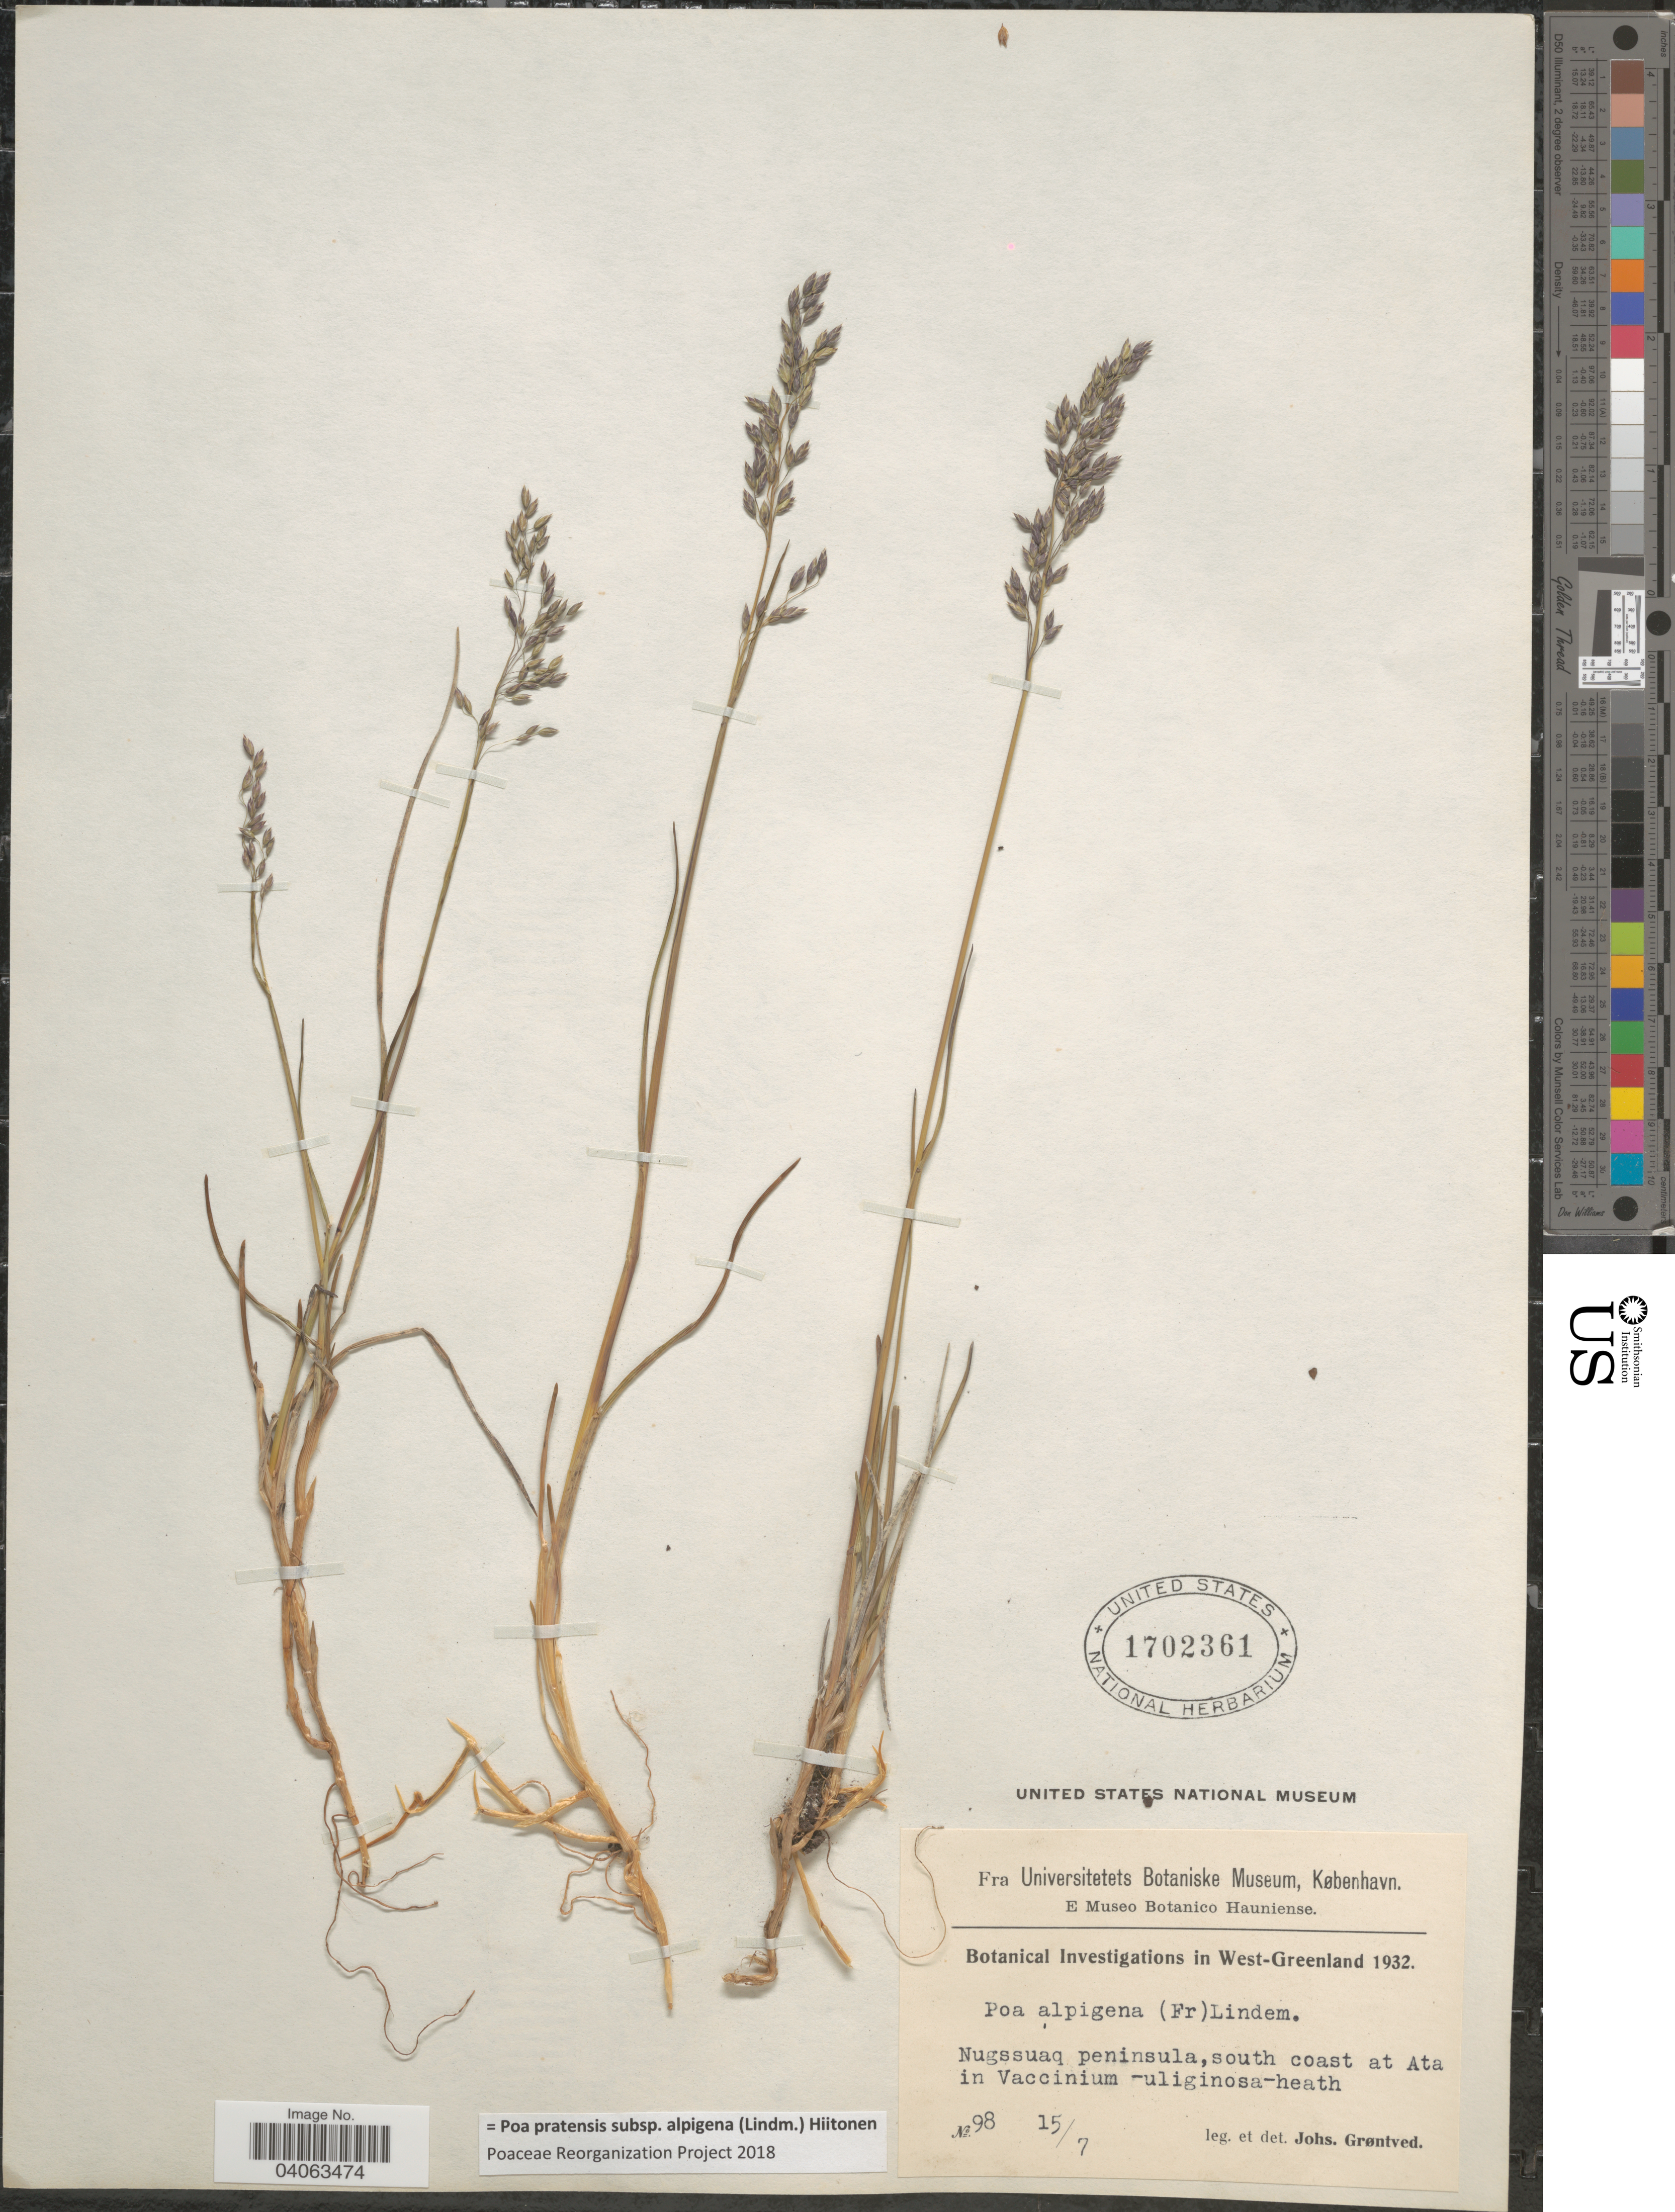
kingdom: Plantae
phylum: Tracheophyta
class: Liliopsida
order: Poales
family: Poaceae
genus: Poa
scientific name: Poa pratensis subsp. alpigena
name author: (Lindm.) Hiitonen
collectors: J. Grøntved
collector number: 98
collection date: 1932-07-15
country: Greenland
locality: West-Greenland. Nugssuaq peninsula, south coast at Ata.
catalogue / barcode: US 1702361